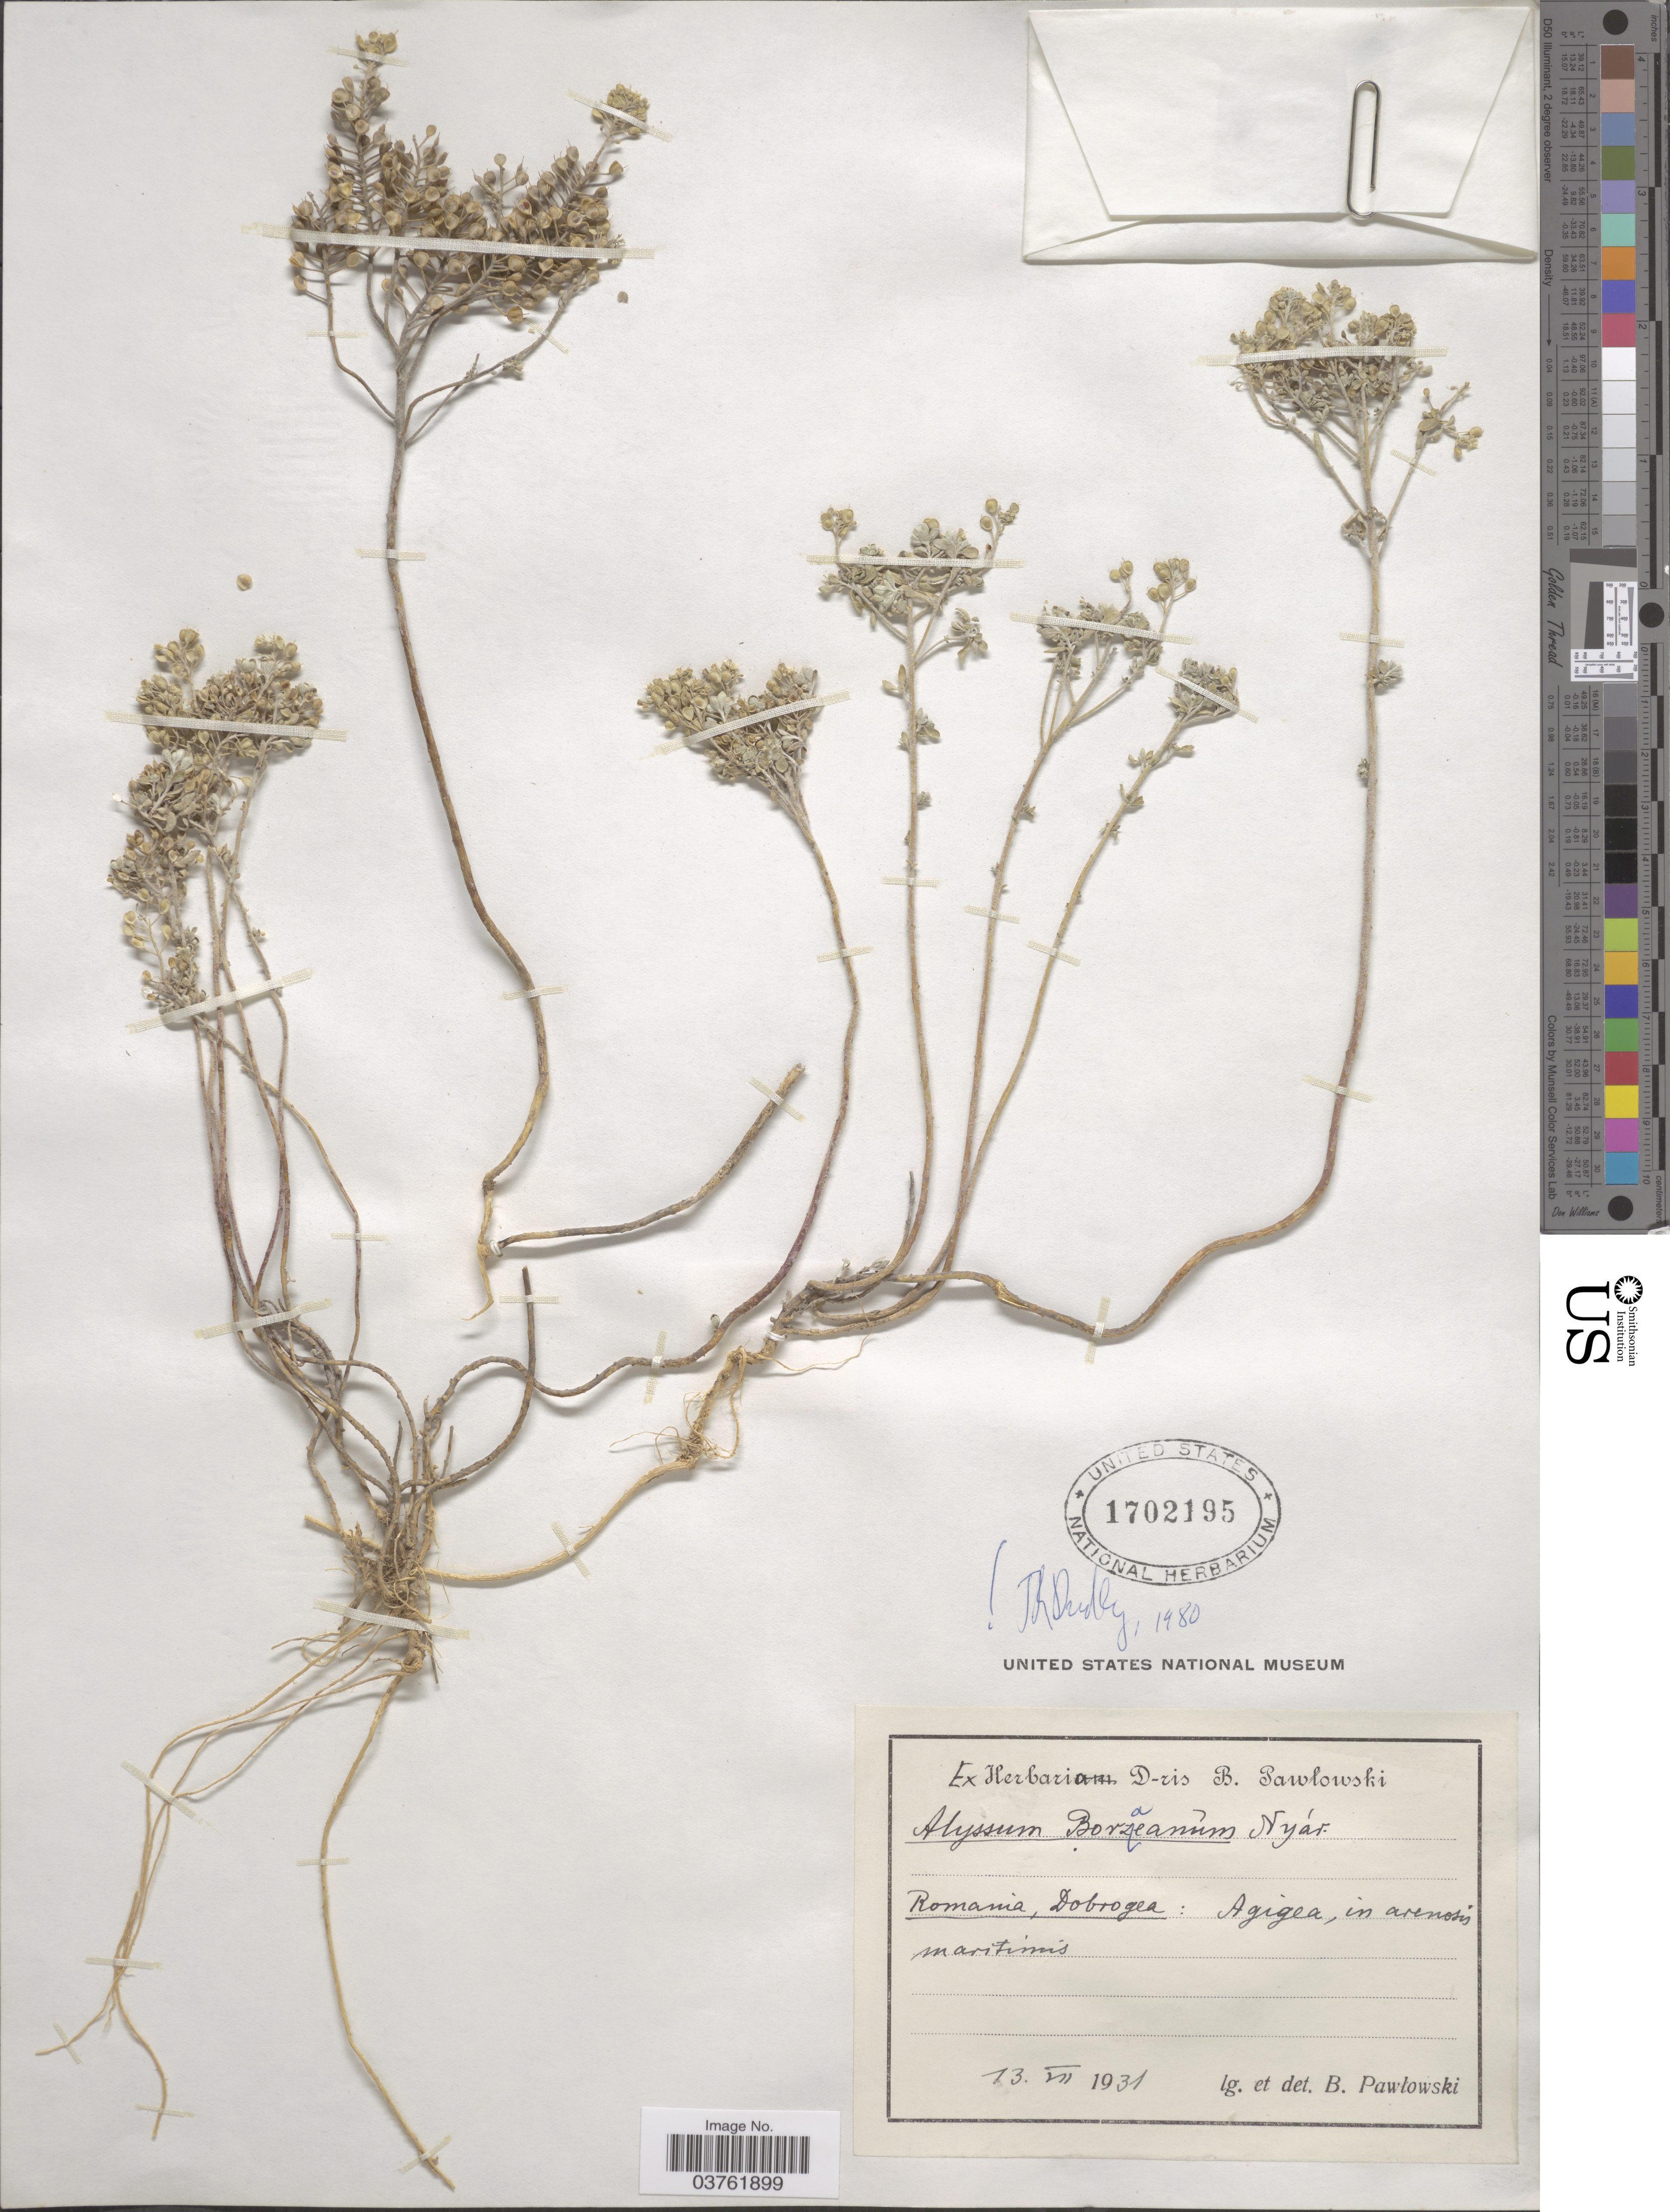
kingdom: Plantae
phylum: Tracheophyta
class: Magnoliopsida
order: Brassicales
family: Brassicaceae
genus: Alyssum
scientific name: Alyssum borzaeanum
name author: Nyár.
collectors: B. Pawlowski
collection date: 1931-07-13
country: Romania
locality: Dobrogea: Agigea, in arenosis maritimes.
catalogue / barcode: US 1702195